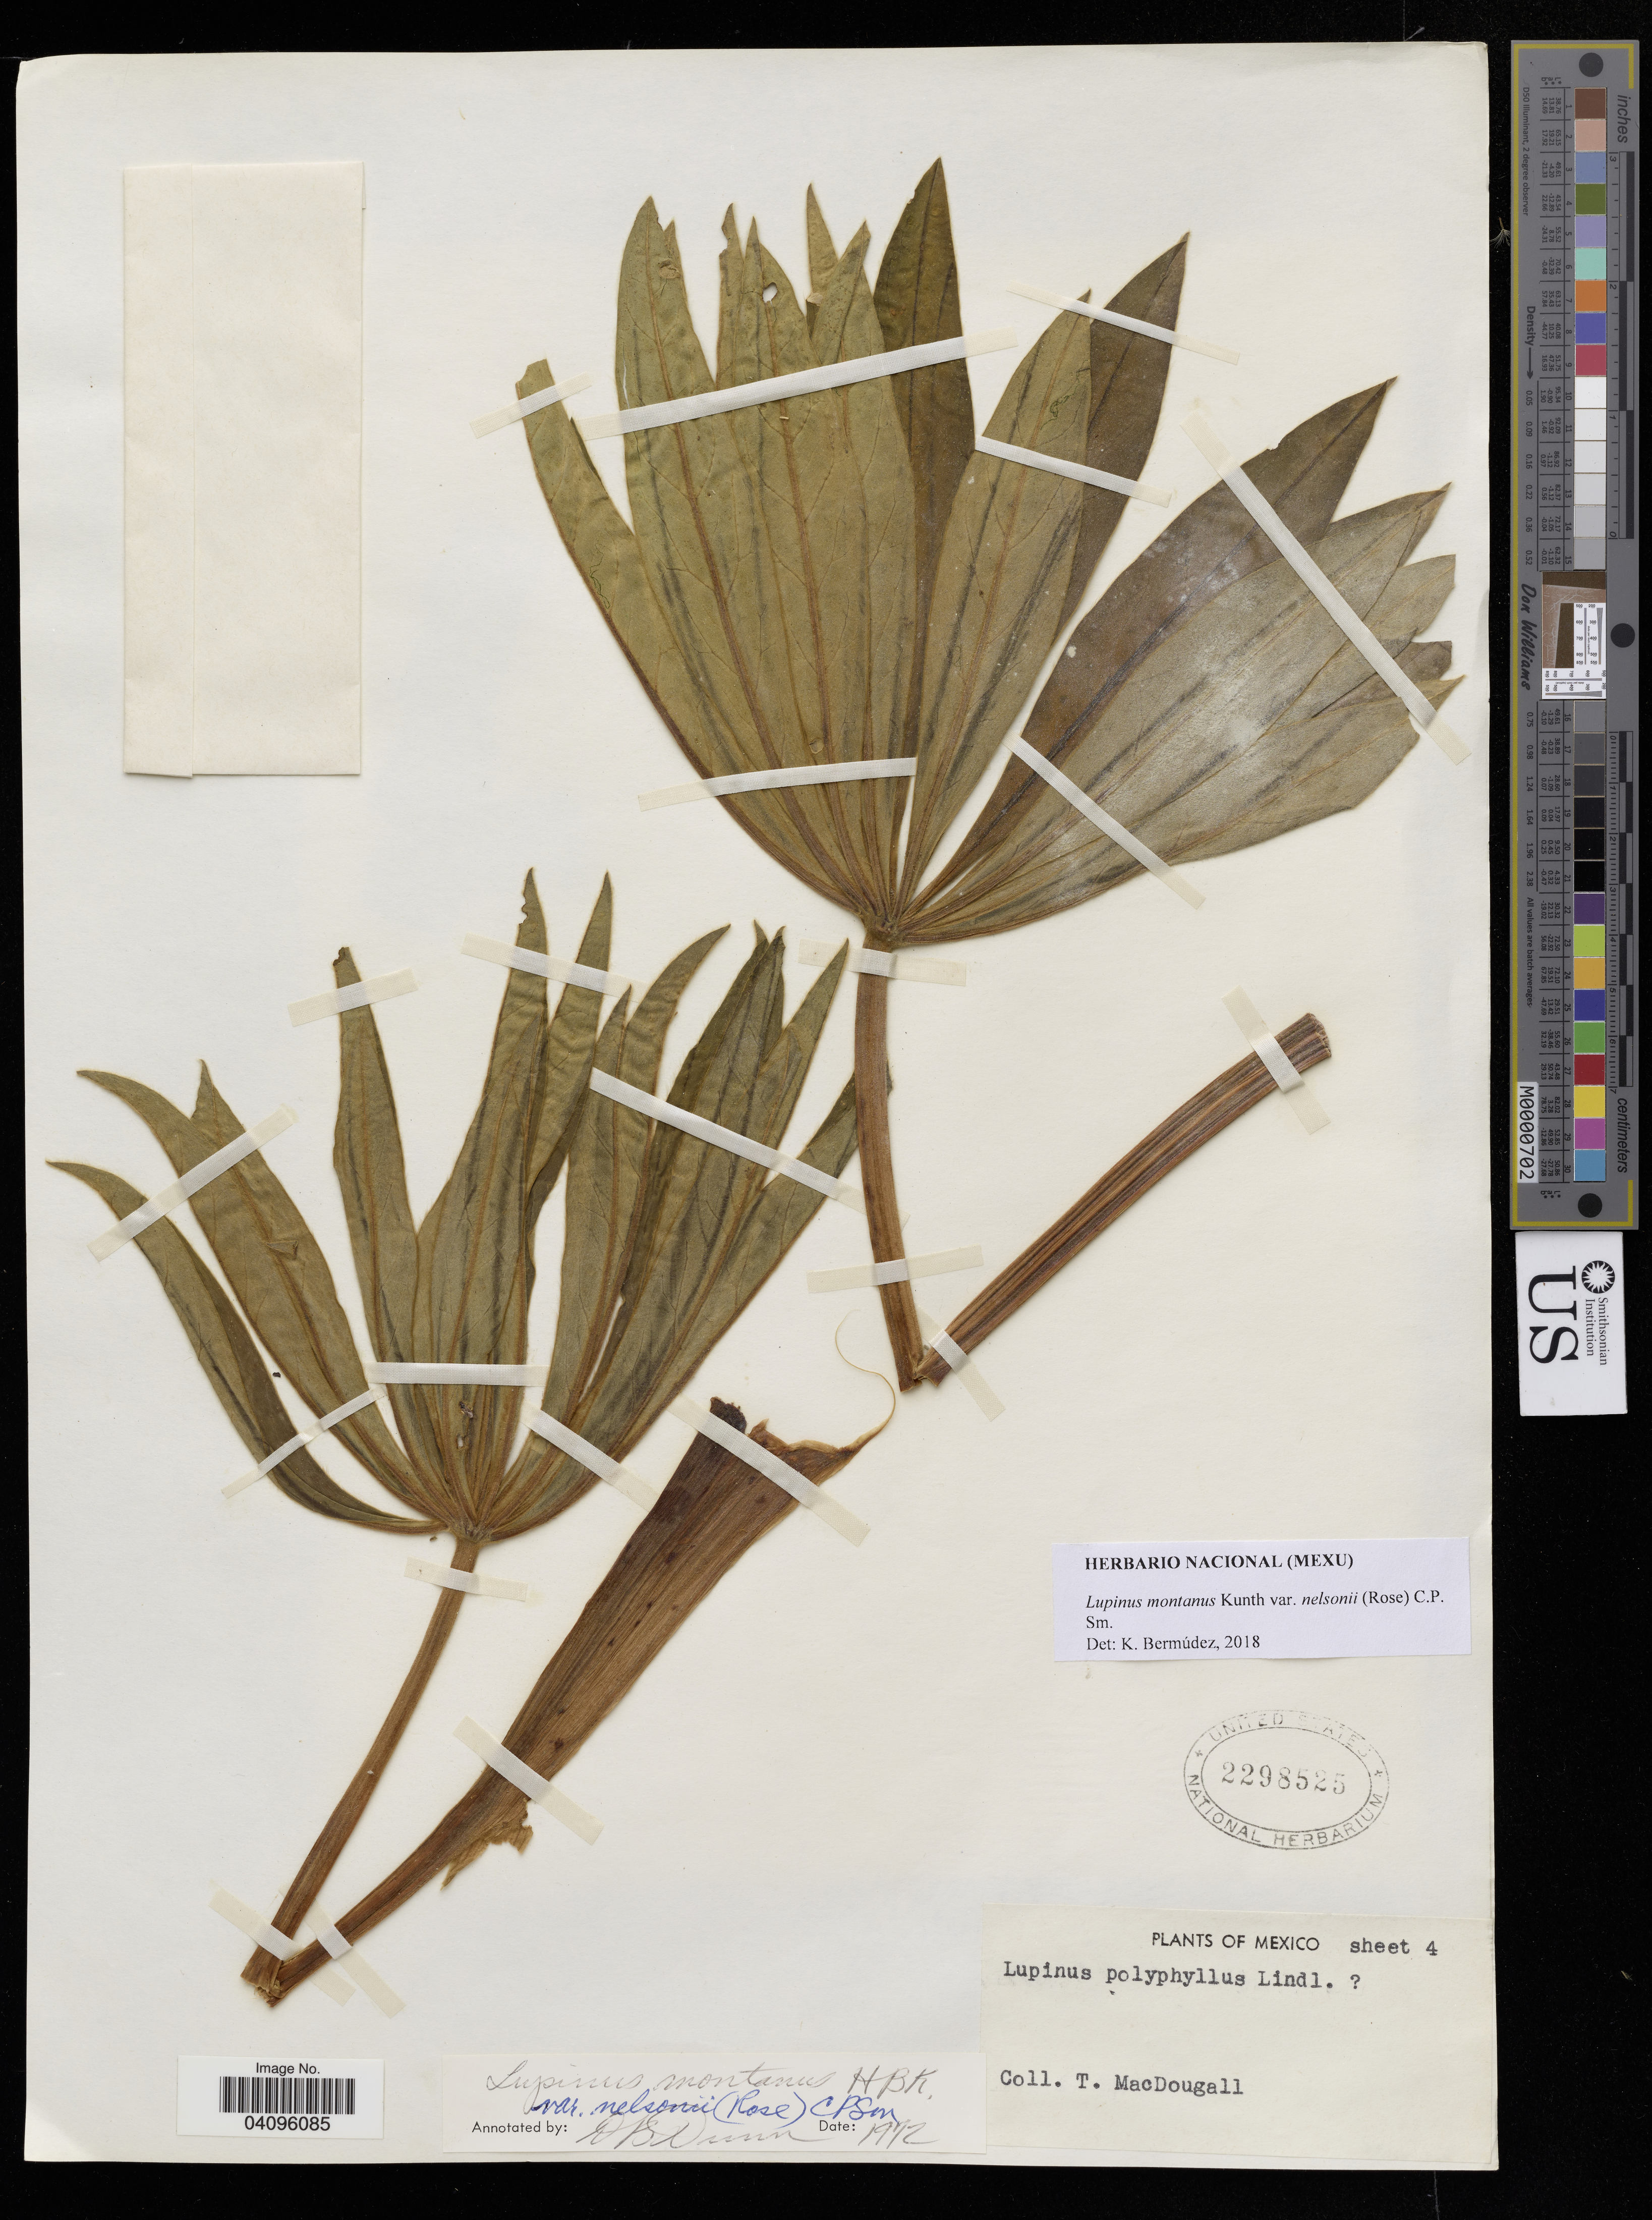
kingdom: Plantae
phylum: Tracheophyta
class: Magnoliopsida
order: Fabales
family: Fabaceae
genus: Lupinus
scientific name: Lupinus montanus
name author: Kunth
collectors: T. MacDougal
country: Mexico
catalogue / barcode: US 2298525